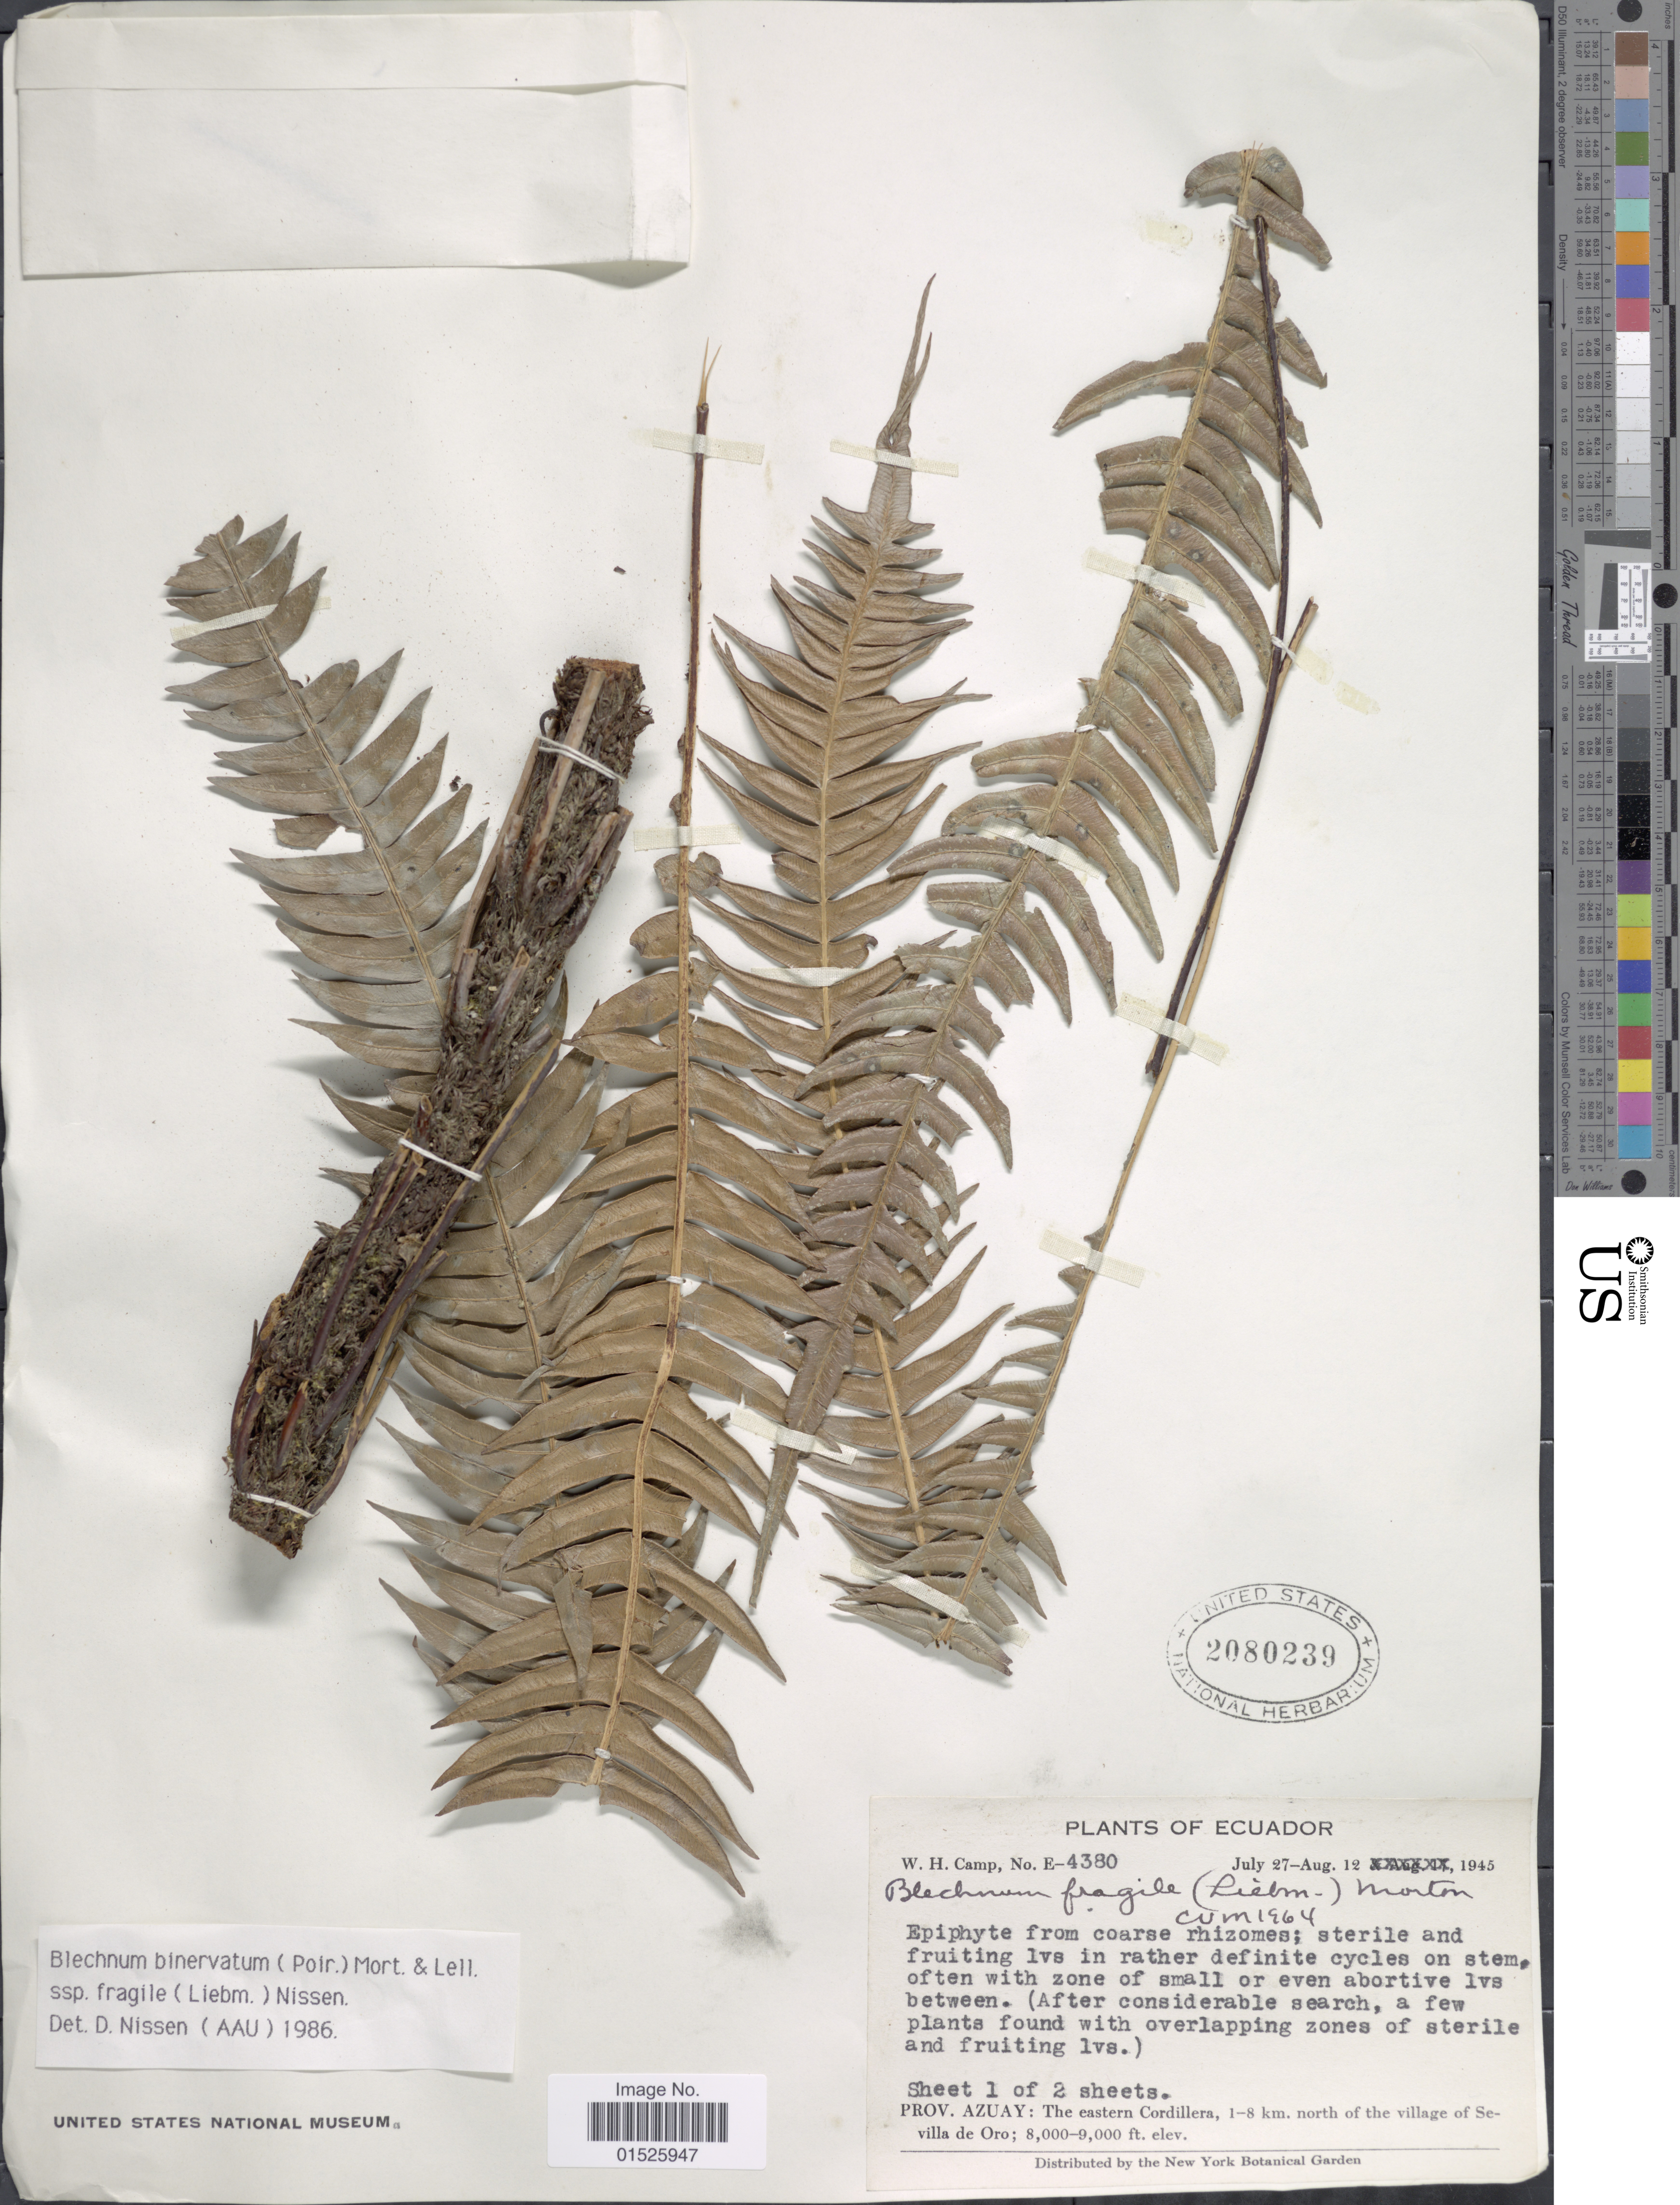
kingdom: Plantae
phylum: Tracheophyta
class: Polypodiopsida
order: Polypodiales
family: Blechnaceae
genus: Blechnum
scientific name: Blechnum fragile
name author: (Liebm.) C.V. Morton & Lellinger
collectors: W. H. Camp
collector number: E-4380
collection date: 1945-07-27/1945-08-12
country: Ecuador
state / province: Azuay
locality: The eastern Cordillera, 1-8 km. north of the village of Sevilla de Oro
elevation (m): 2438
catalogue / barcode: US 2080239